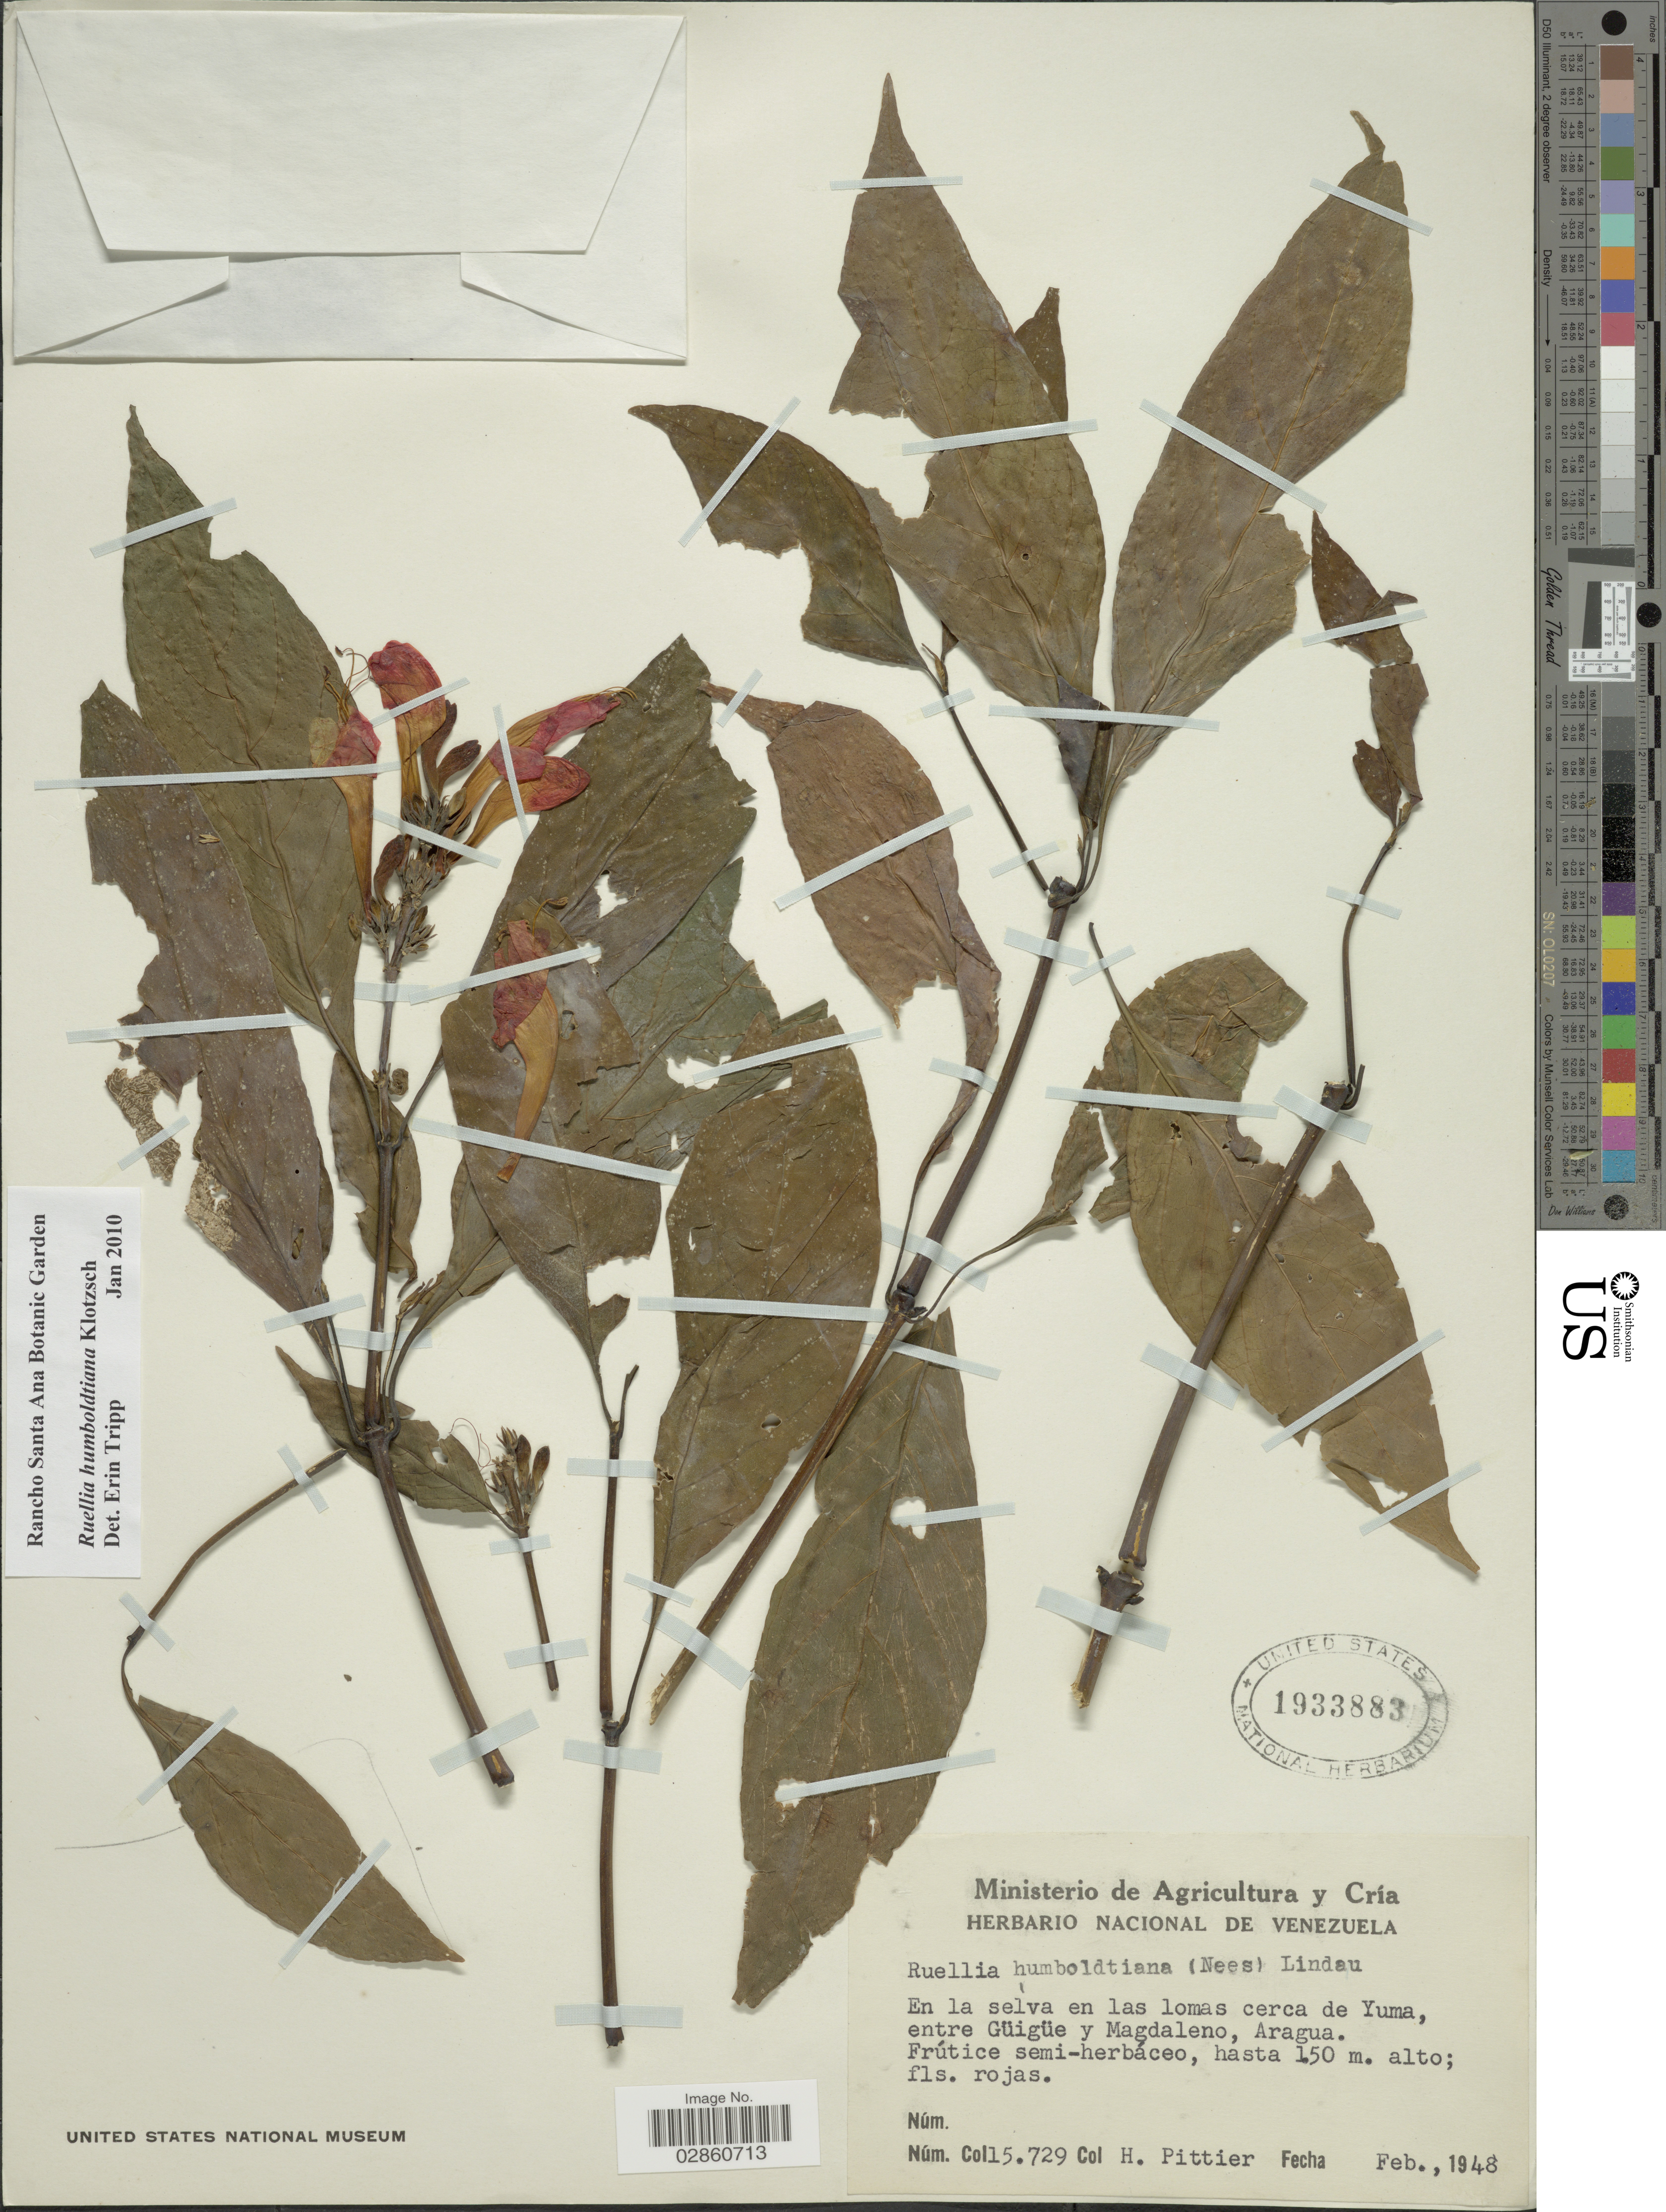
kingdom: Plantae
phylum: Tracheophyta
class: Magnoliopsida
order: Lamiales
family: Acanthaceae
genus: Ruellia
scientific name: Ruellia humboldtiana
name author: (Nees) Lindau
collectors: H. F. Pittier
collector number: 5729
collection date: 1948-02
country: Venezuela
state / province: Aragua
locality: En la selva en las lomas cerca de Yuma, entre Güigüe y Magdaleno.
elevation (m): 150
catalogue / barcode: US 1933883